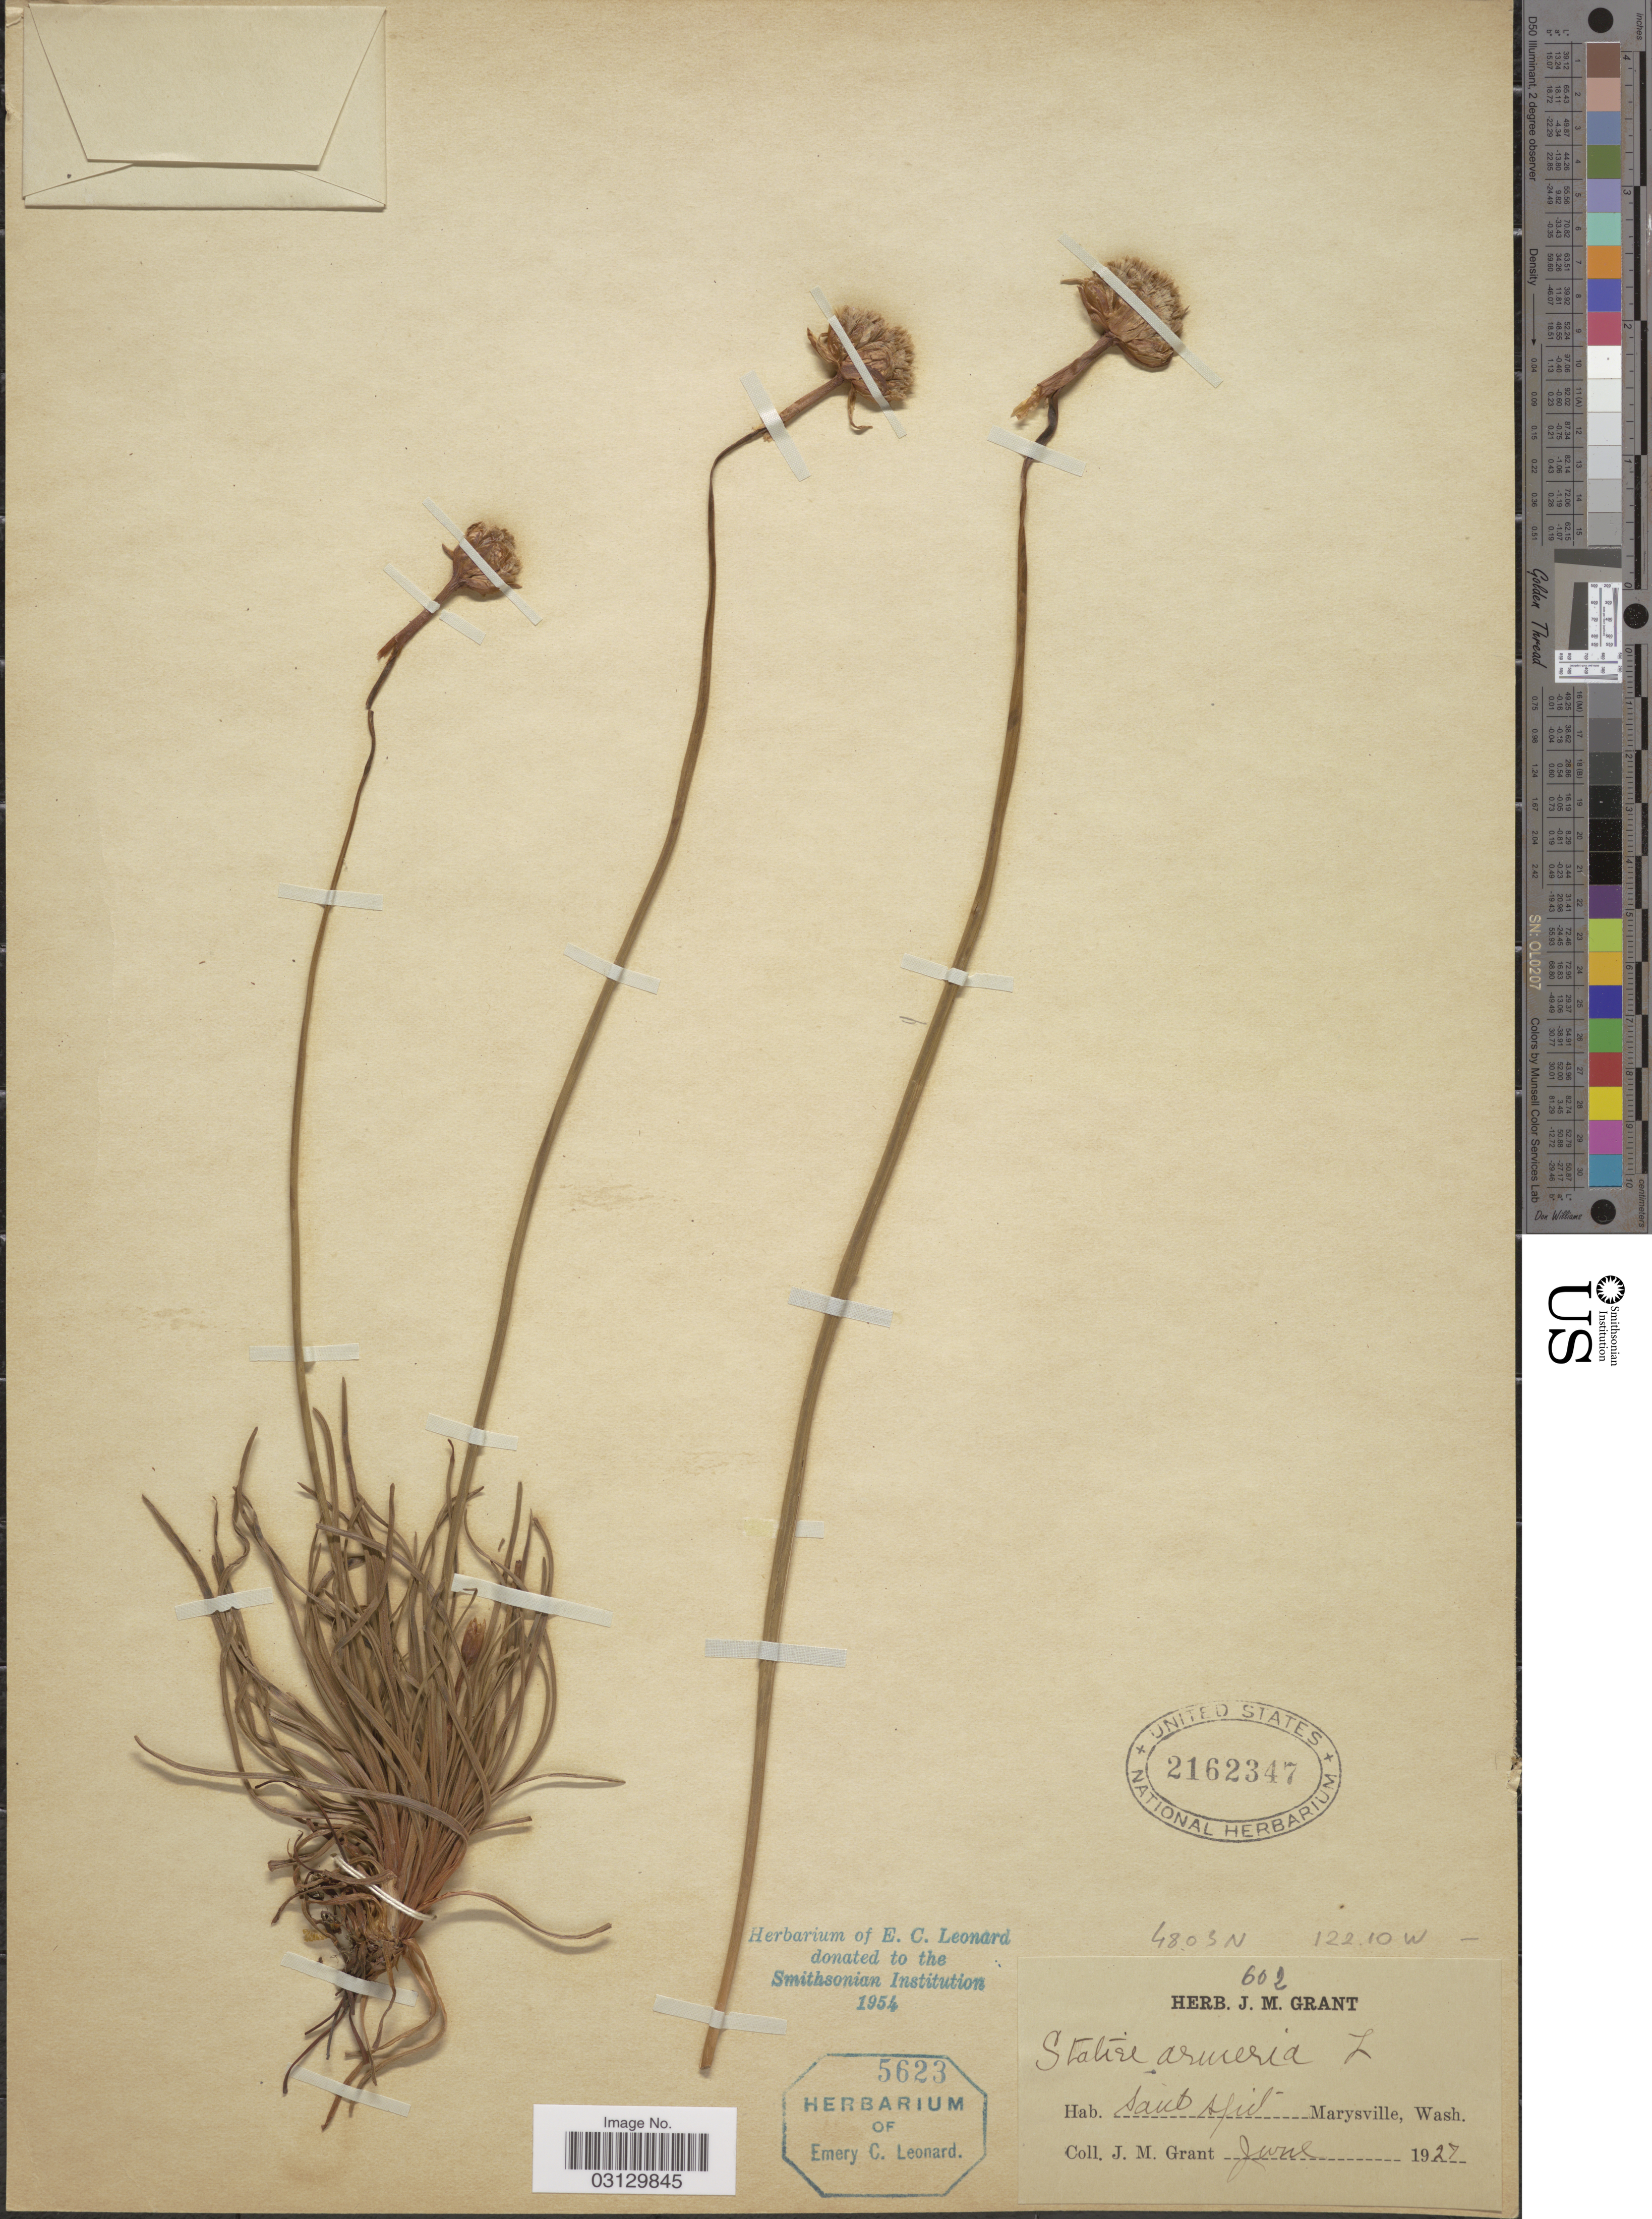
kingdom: Plantae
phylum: Tracheophyta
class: Magnoliopsida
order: Caryophyllales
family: Plumbaginaceae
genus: Armeria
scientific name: Armeria maritima subsp. californica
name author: (Boiss.) A.E. Porsild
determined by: Strong, Mark T., (BOT), Smithsonian Institution - National Museum of Natural History (UNITED STATES)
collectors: J. M. Grant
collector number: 602?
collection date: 1927-06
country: United States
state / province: Washington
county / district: Snohomish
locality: Marysville.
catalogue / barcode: US 2162347